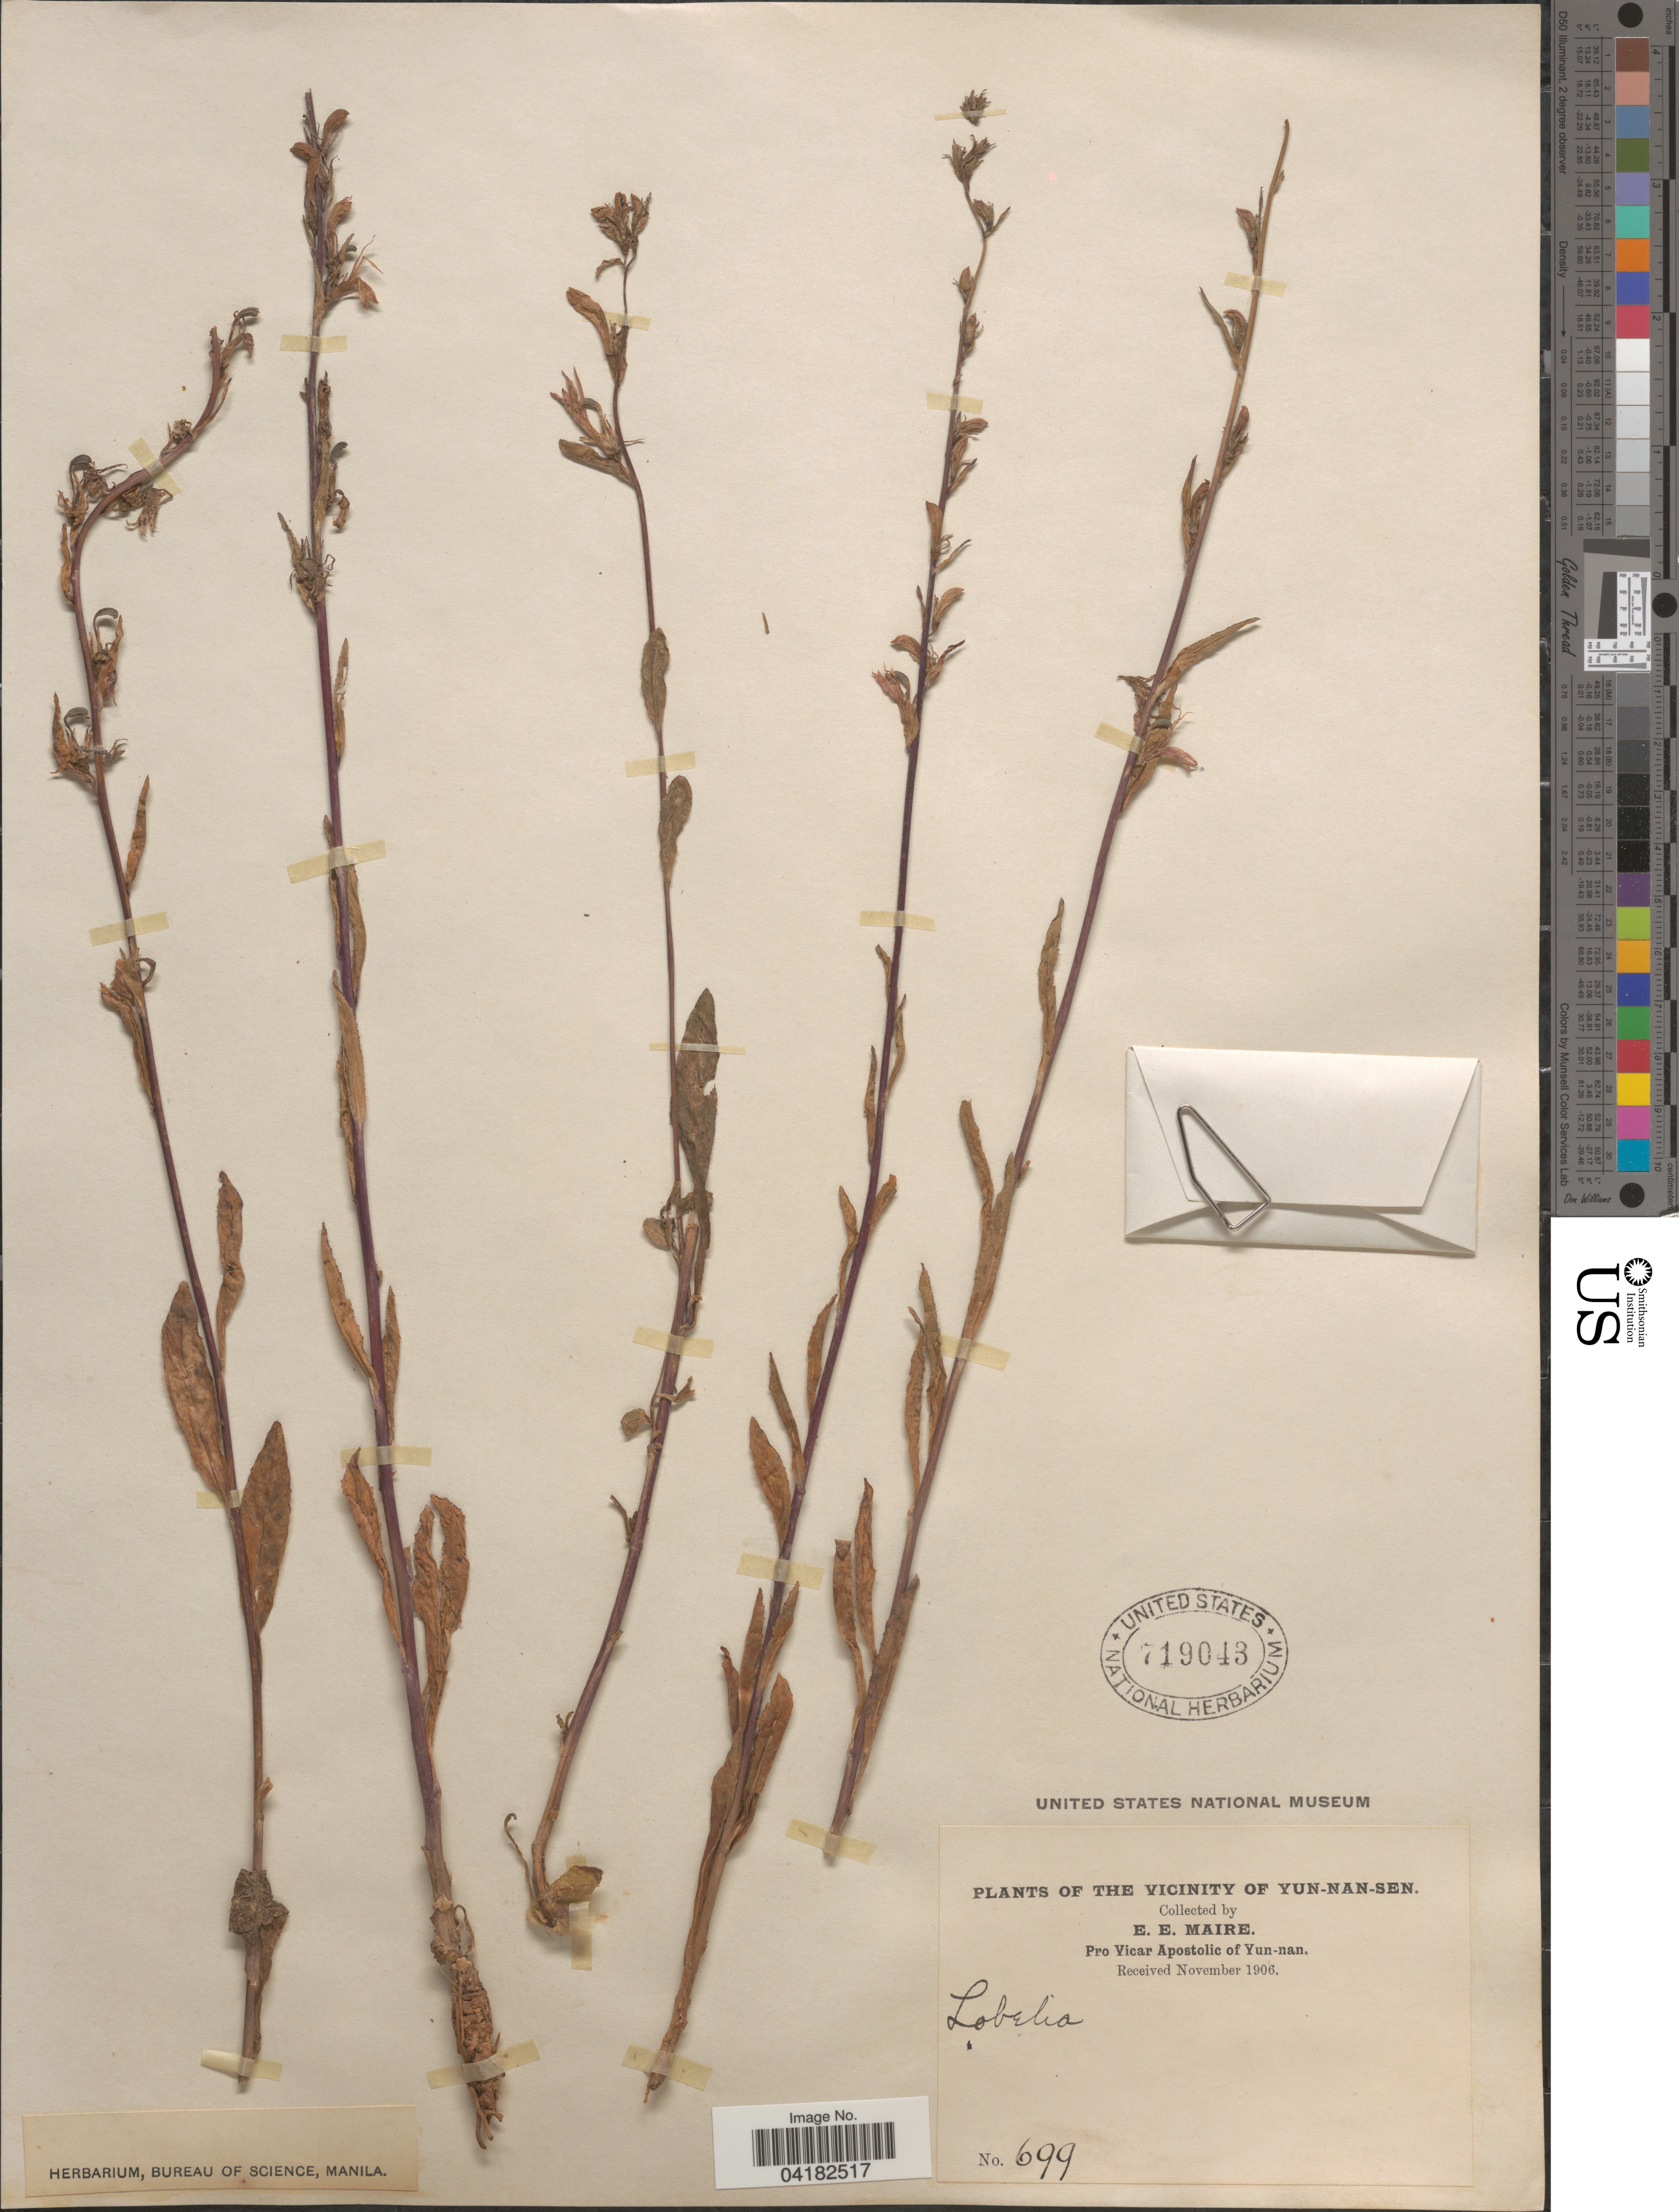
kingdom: Plantae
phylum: Tracheophyta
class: Magnoliopsida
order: Asterales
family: Campanulaceae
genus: Lobelia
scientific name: Lobelia sp.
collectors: E. E. Maire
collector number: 699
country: China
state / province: Yunnan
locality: The Vicinity of Yun-nan-sen.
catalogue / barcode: US 719043